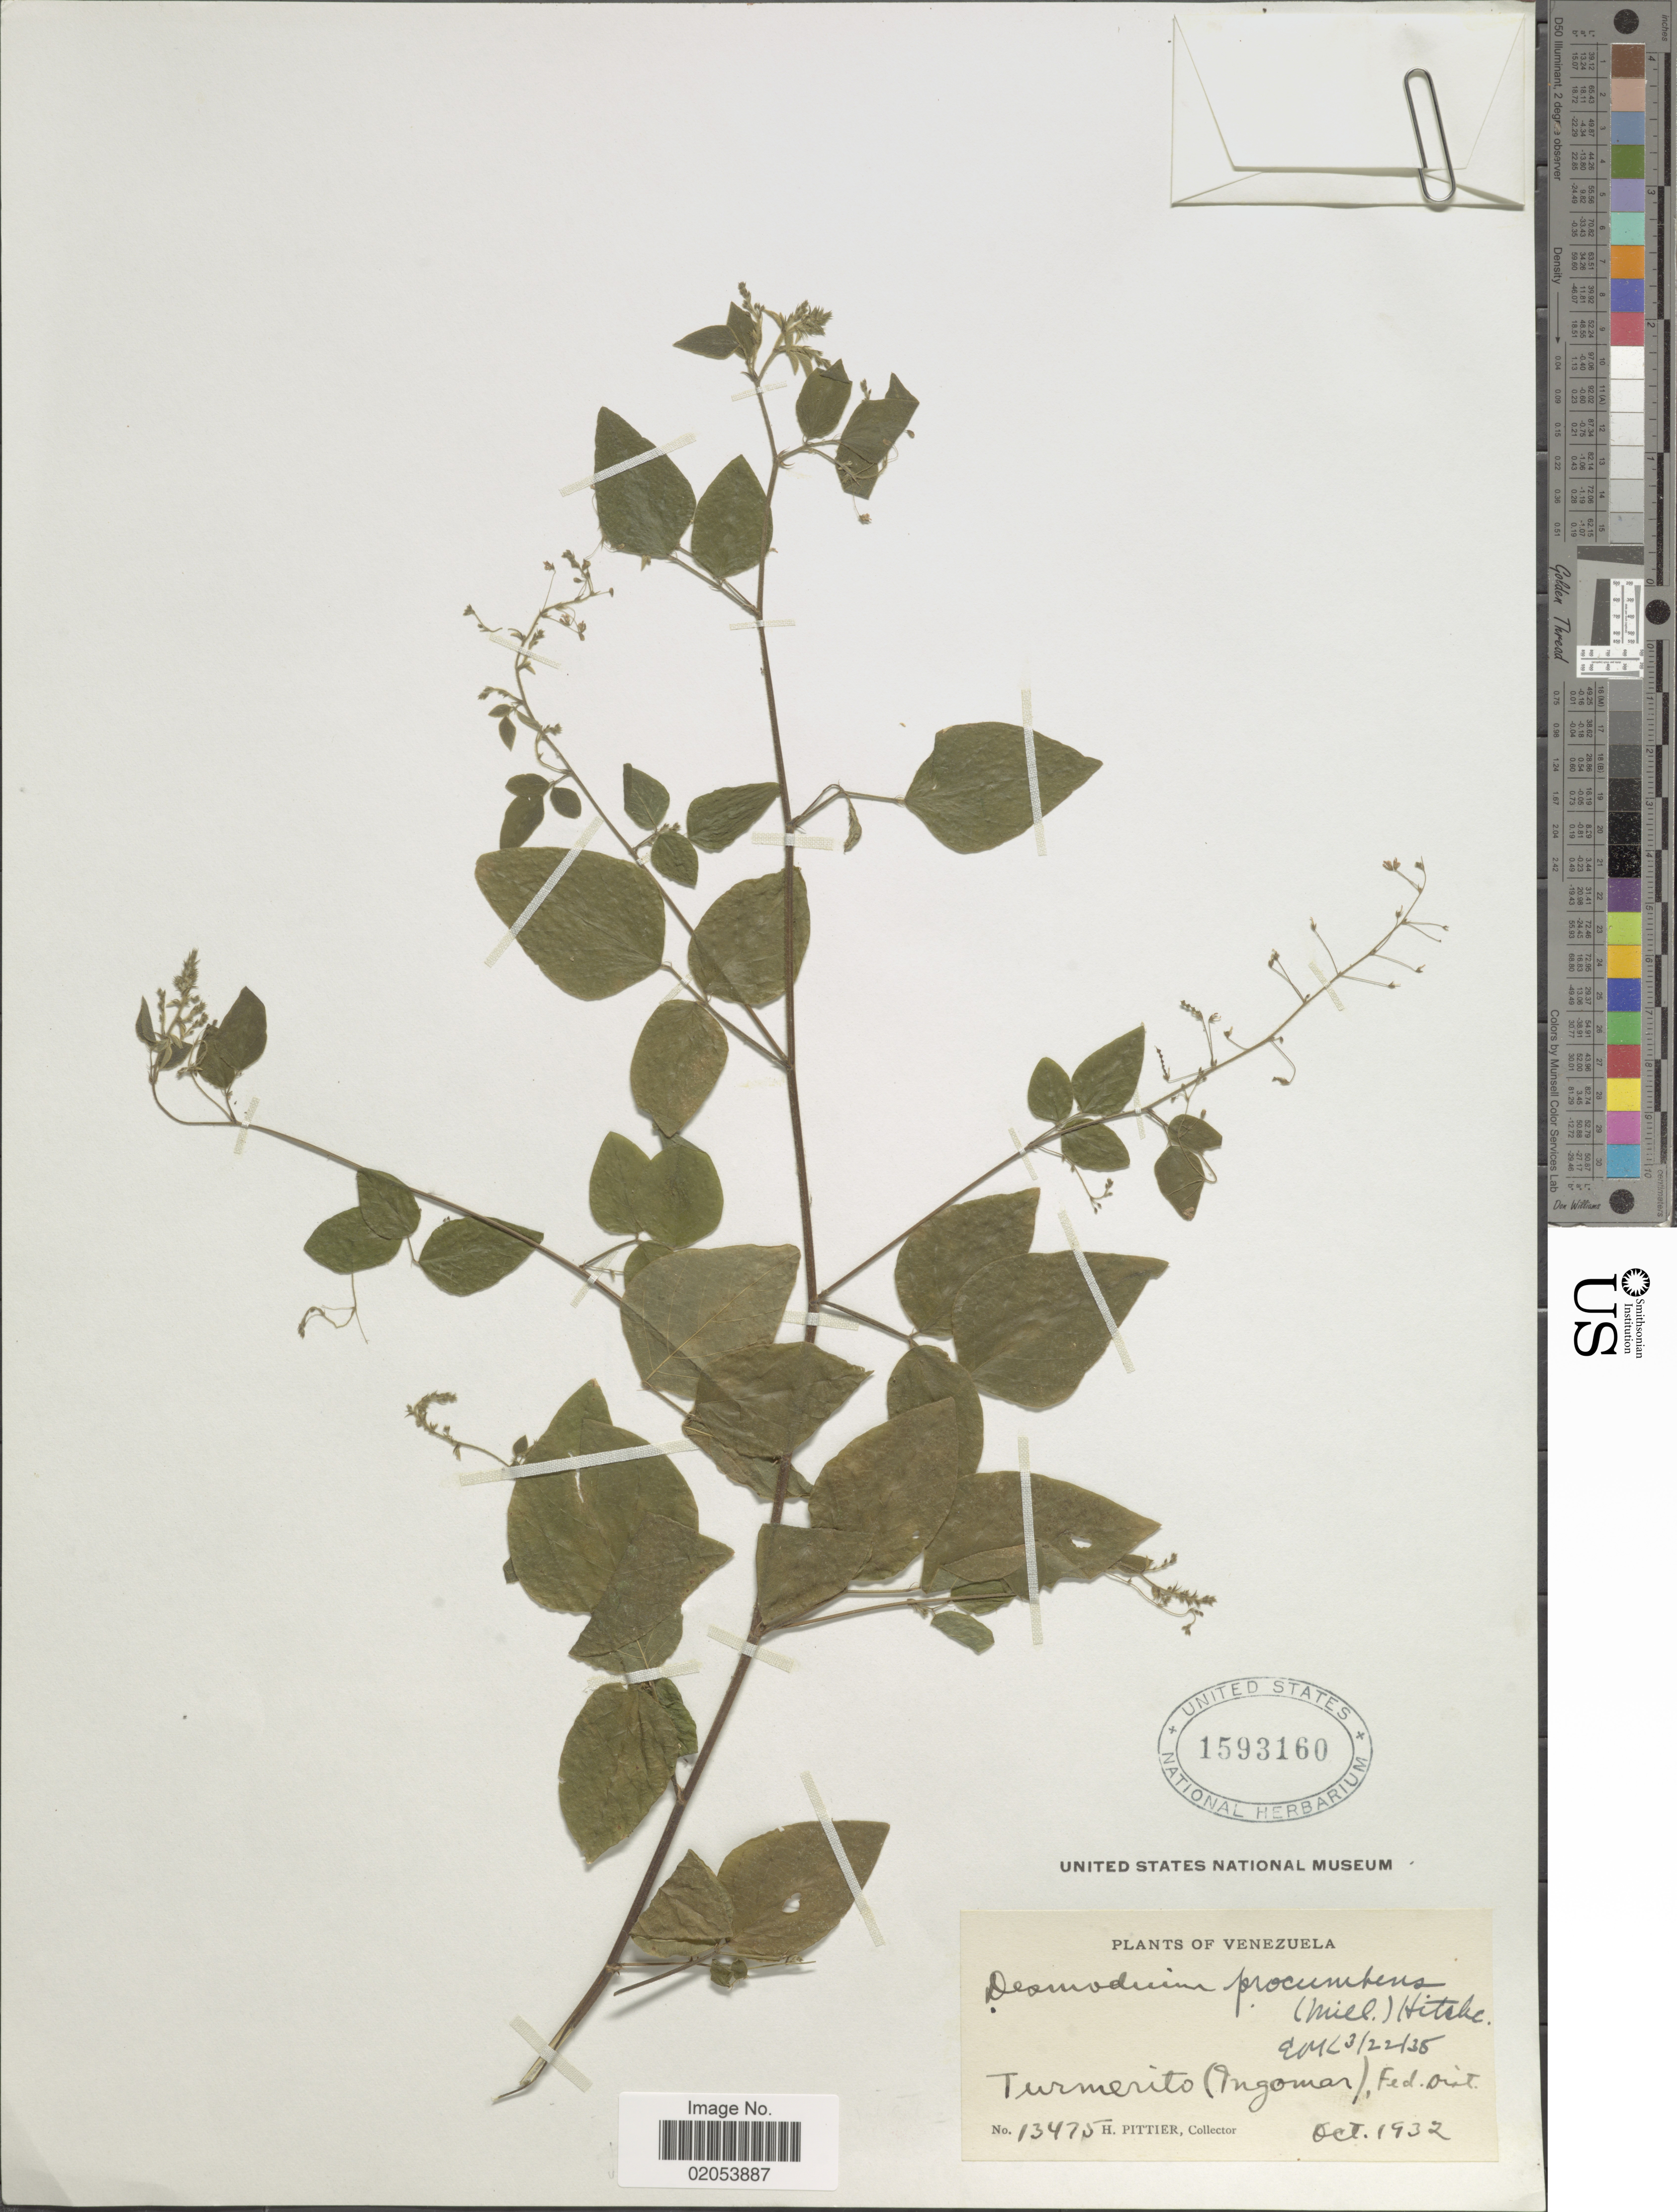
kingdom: Plantae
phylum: Tracheophyta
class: Magnoliopsida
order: Fabales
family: Fabaceae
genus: Desmodium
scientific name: Desmodium procumbens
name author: (Mill.) Hitchc.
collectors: H. F. Pittier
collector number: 13475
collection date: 1932-10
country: Venezuela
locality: Turmerito (Ingomar), Fed. Dist.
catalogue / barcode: US 1593160